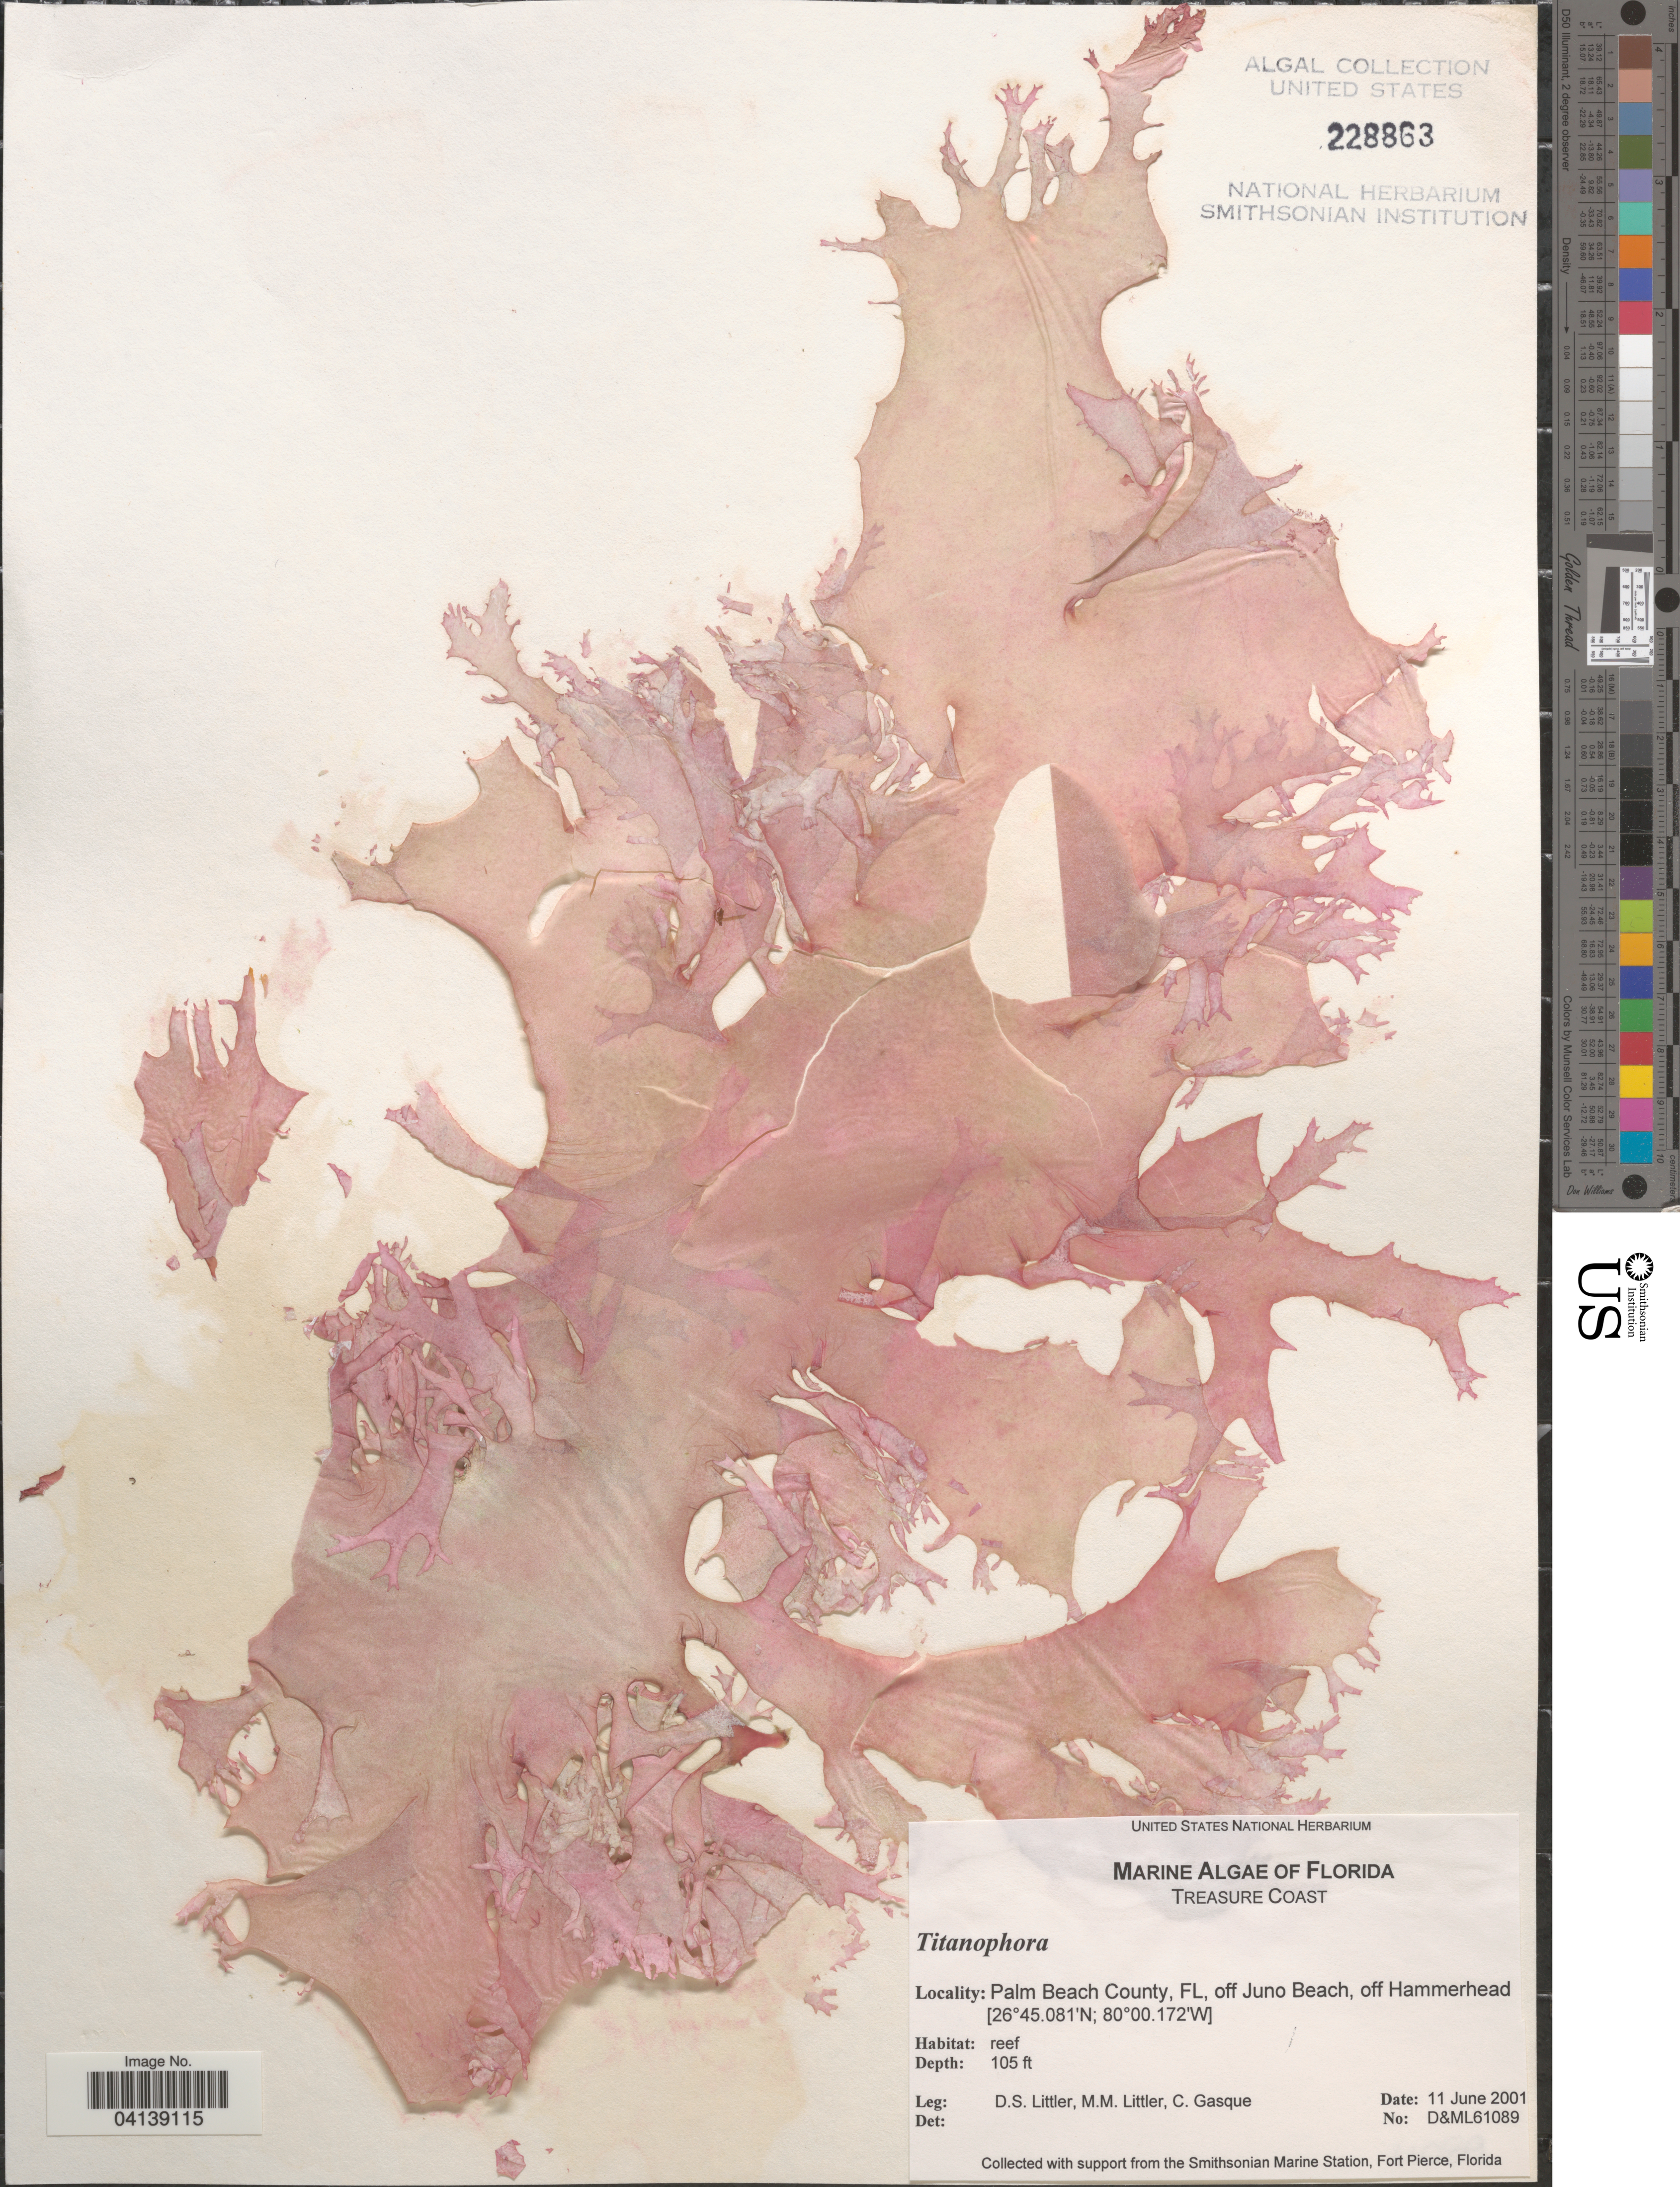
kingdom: Plantae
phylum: Rhodophyta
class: Florideophyceae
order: Nemastomatales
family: Schizymeniaceae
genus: Titanophora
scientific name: Titanophora sp.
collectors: D. S. Littler & C. Gasque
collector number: D&ML61089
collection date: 2001-06-11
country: United States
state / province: Florida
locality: Treasure Coast. Palm Beach County, off Juno Beach, off Hammerhead.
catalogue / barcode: US 228863